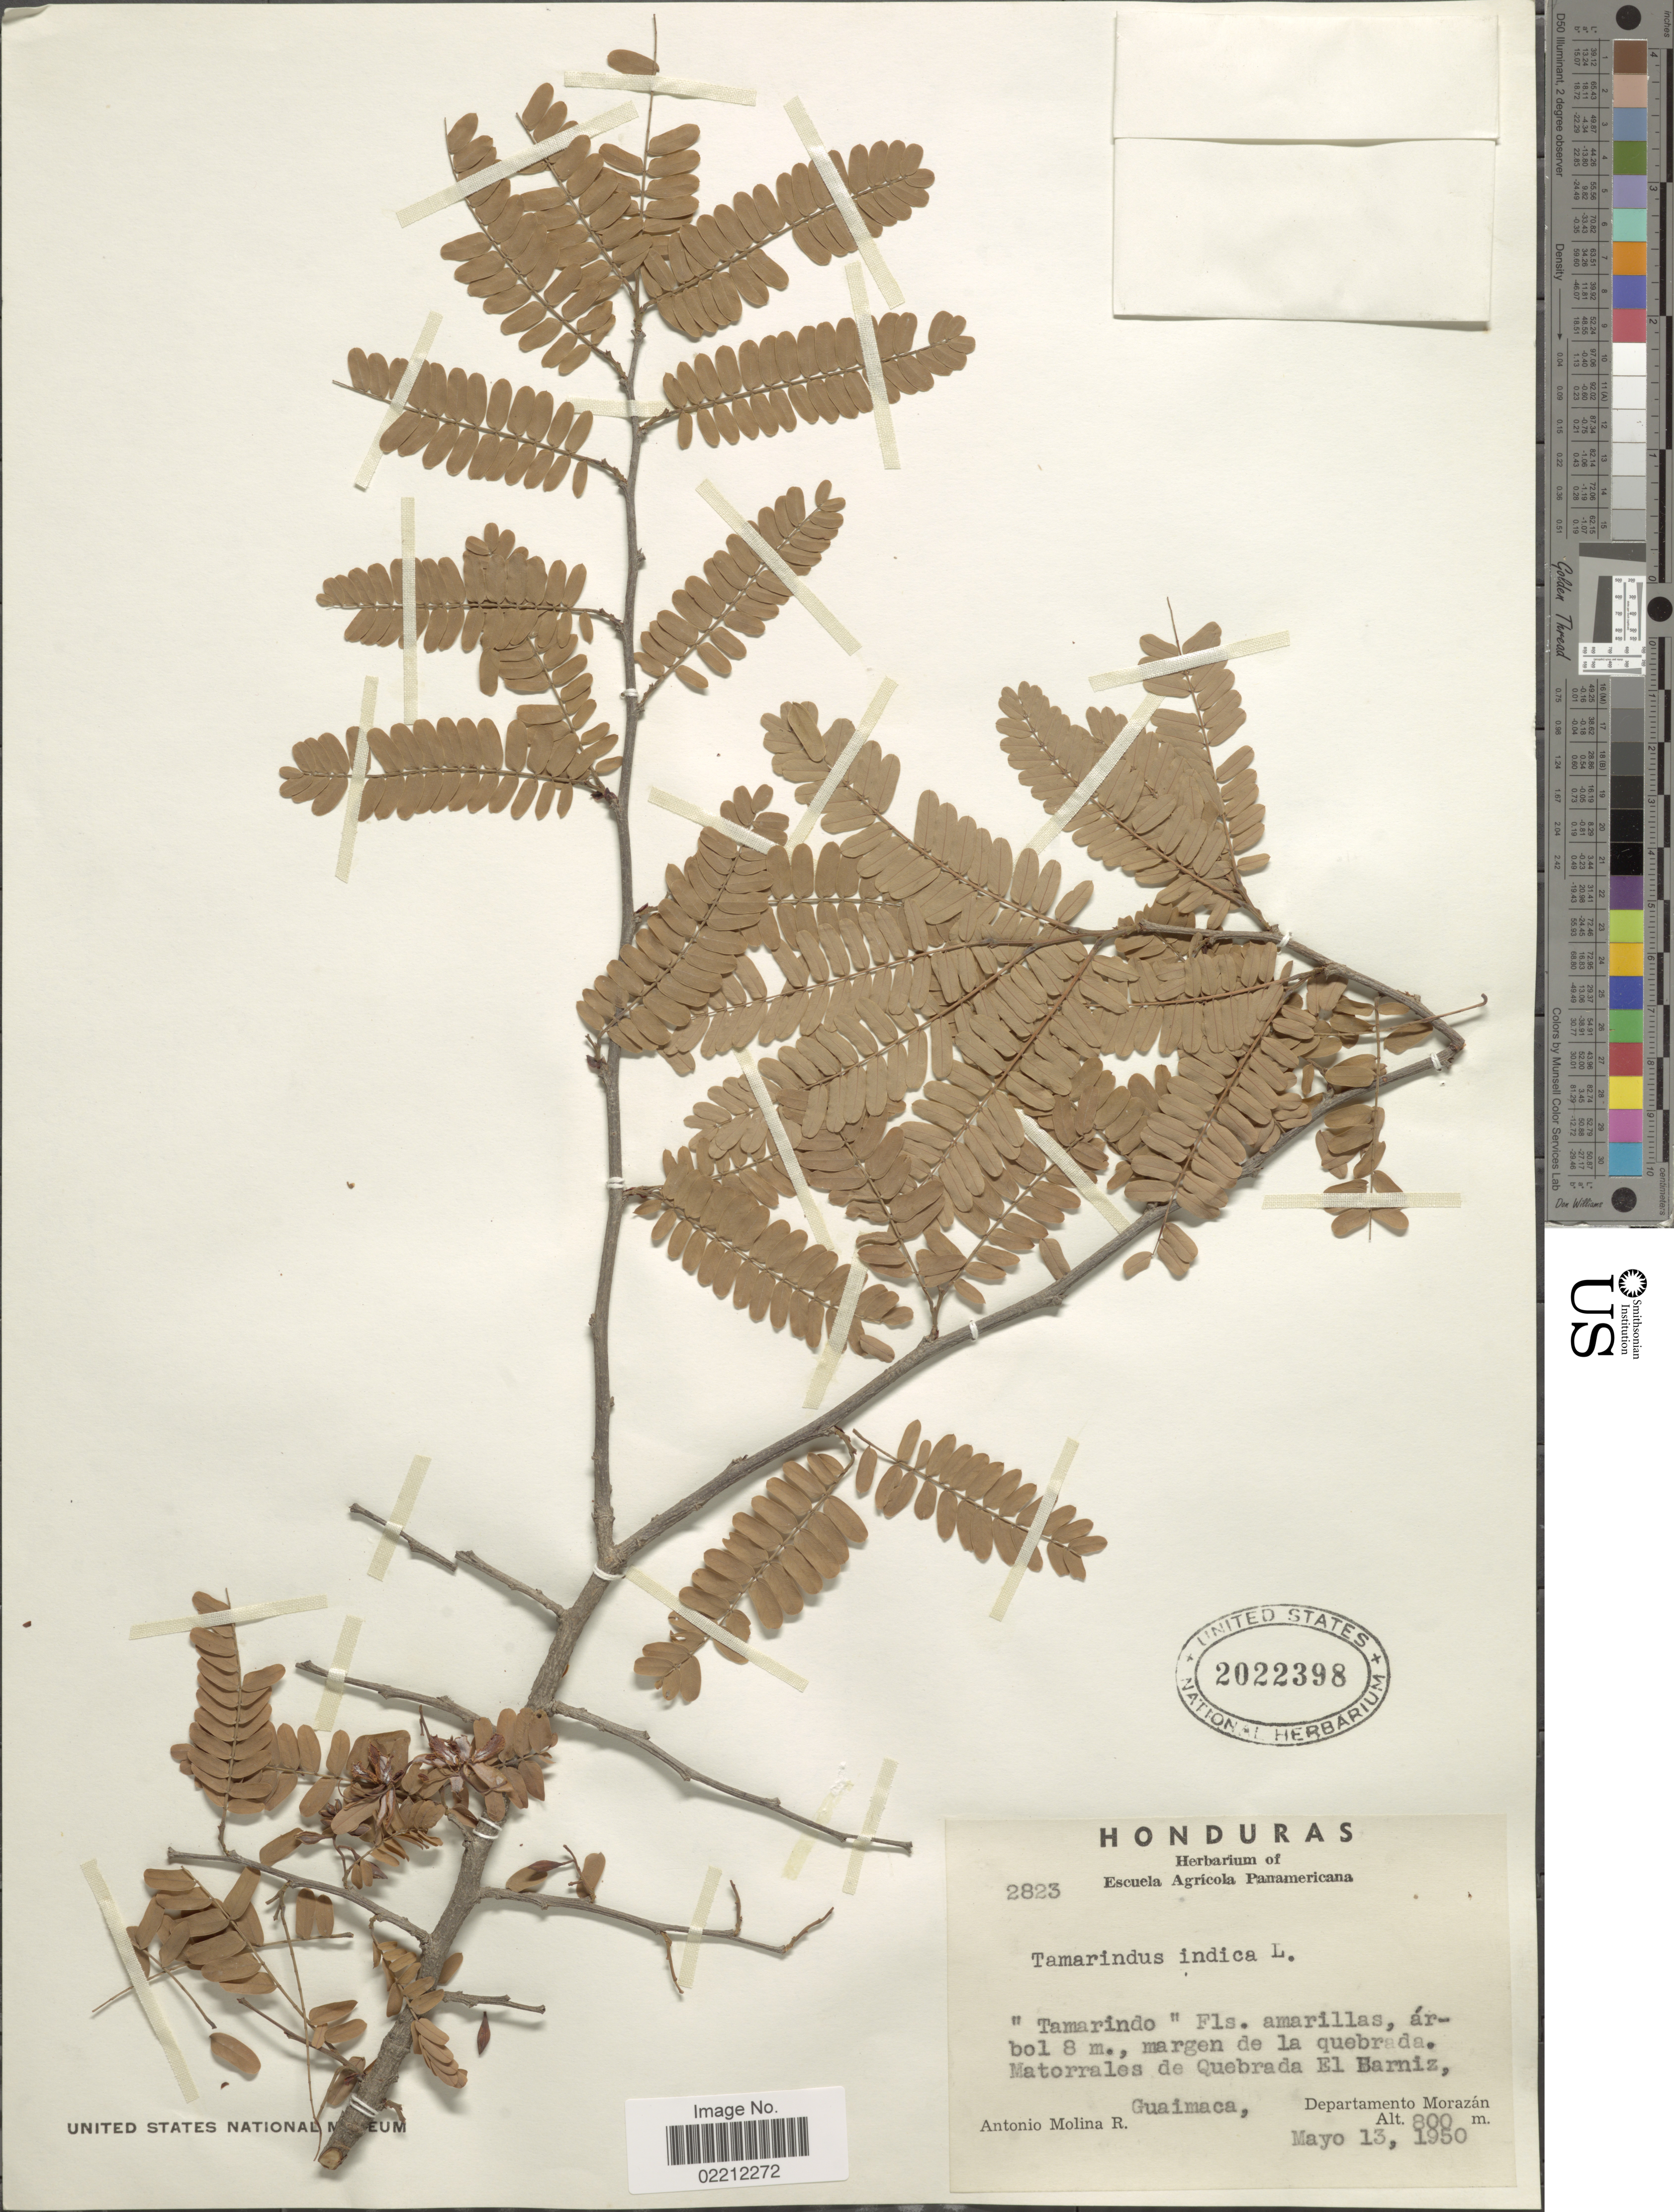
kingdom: Plantae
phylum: Tracheophyta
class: Magnoliopsida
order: Fabales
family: Fabaceae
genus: Tamarindus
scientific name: Tamarindus indica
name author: L.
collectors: A. Molina R.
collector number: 2823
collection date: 1950-03-13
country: Honduras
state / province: Fco. Morazán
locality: Matorrales de Quebrada El Barniz, Guaimaca. Departamento Morazan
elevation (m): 800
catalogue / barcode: US 2022398